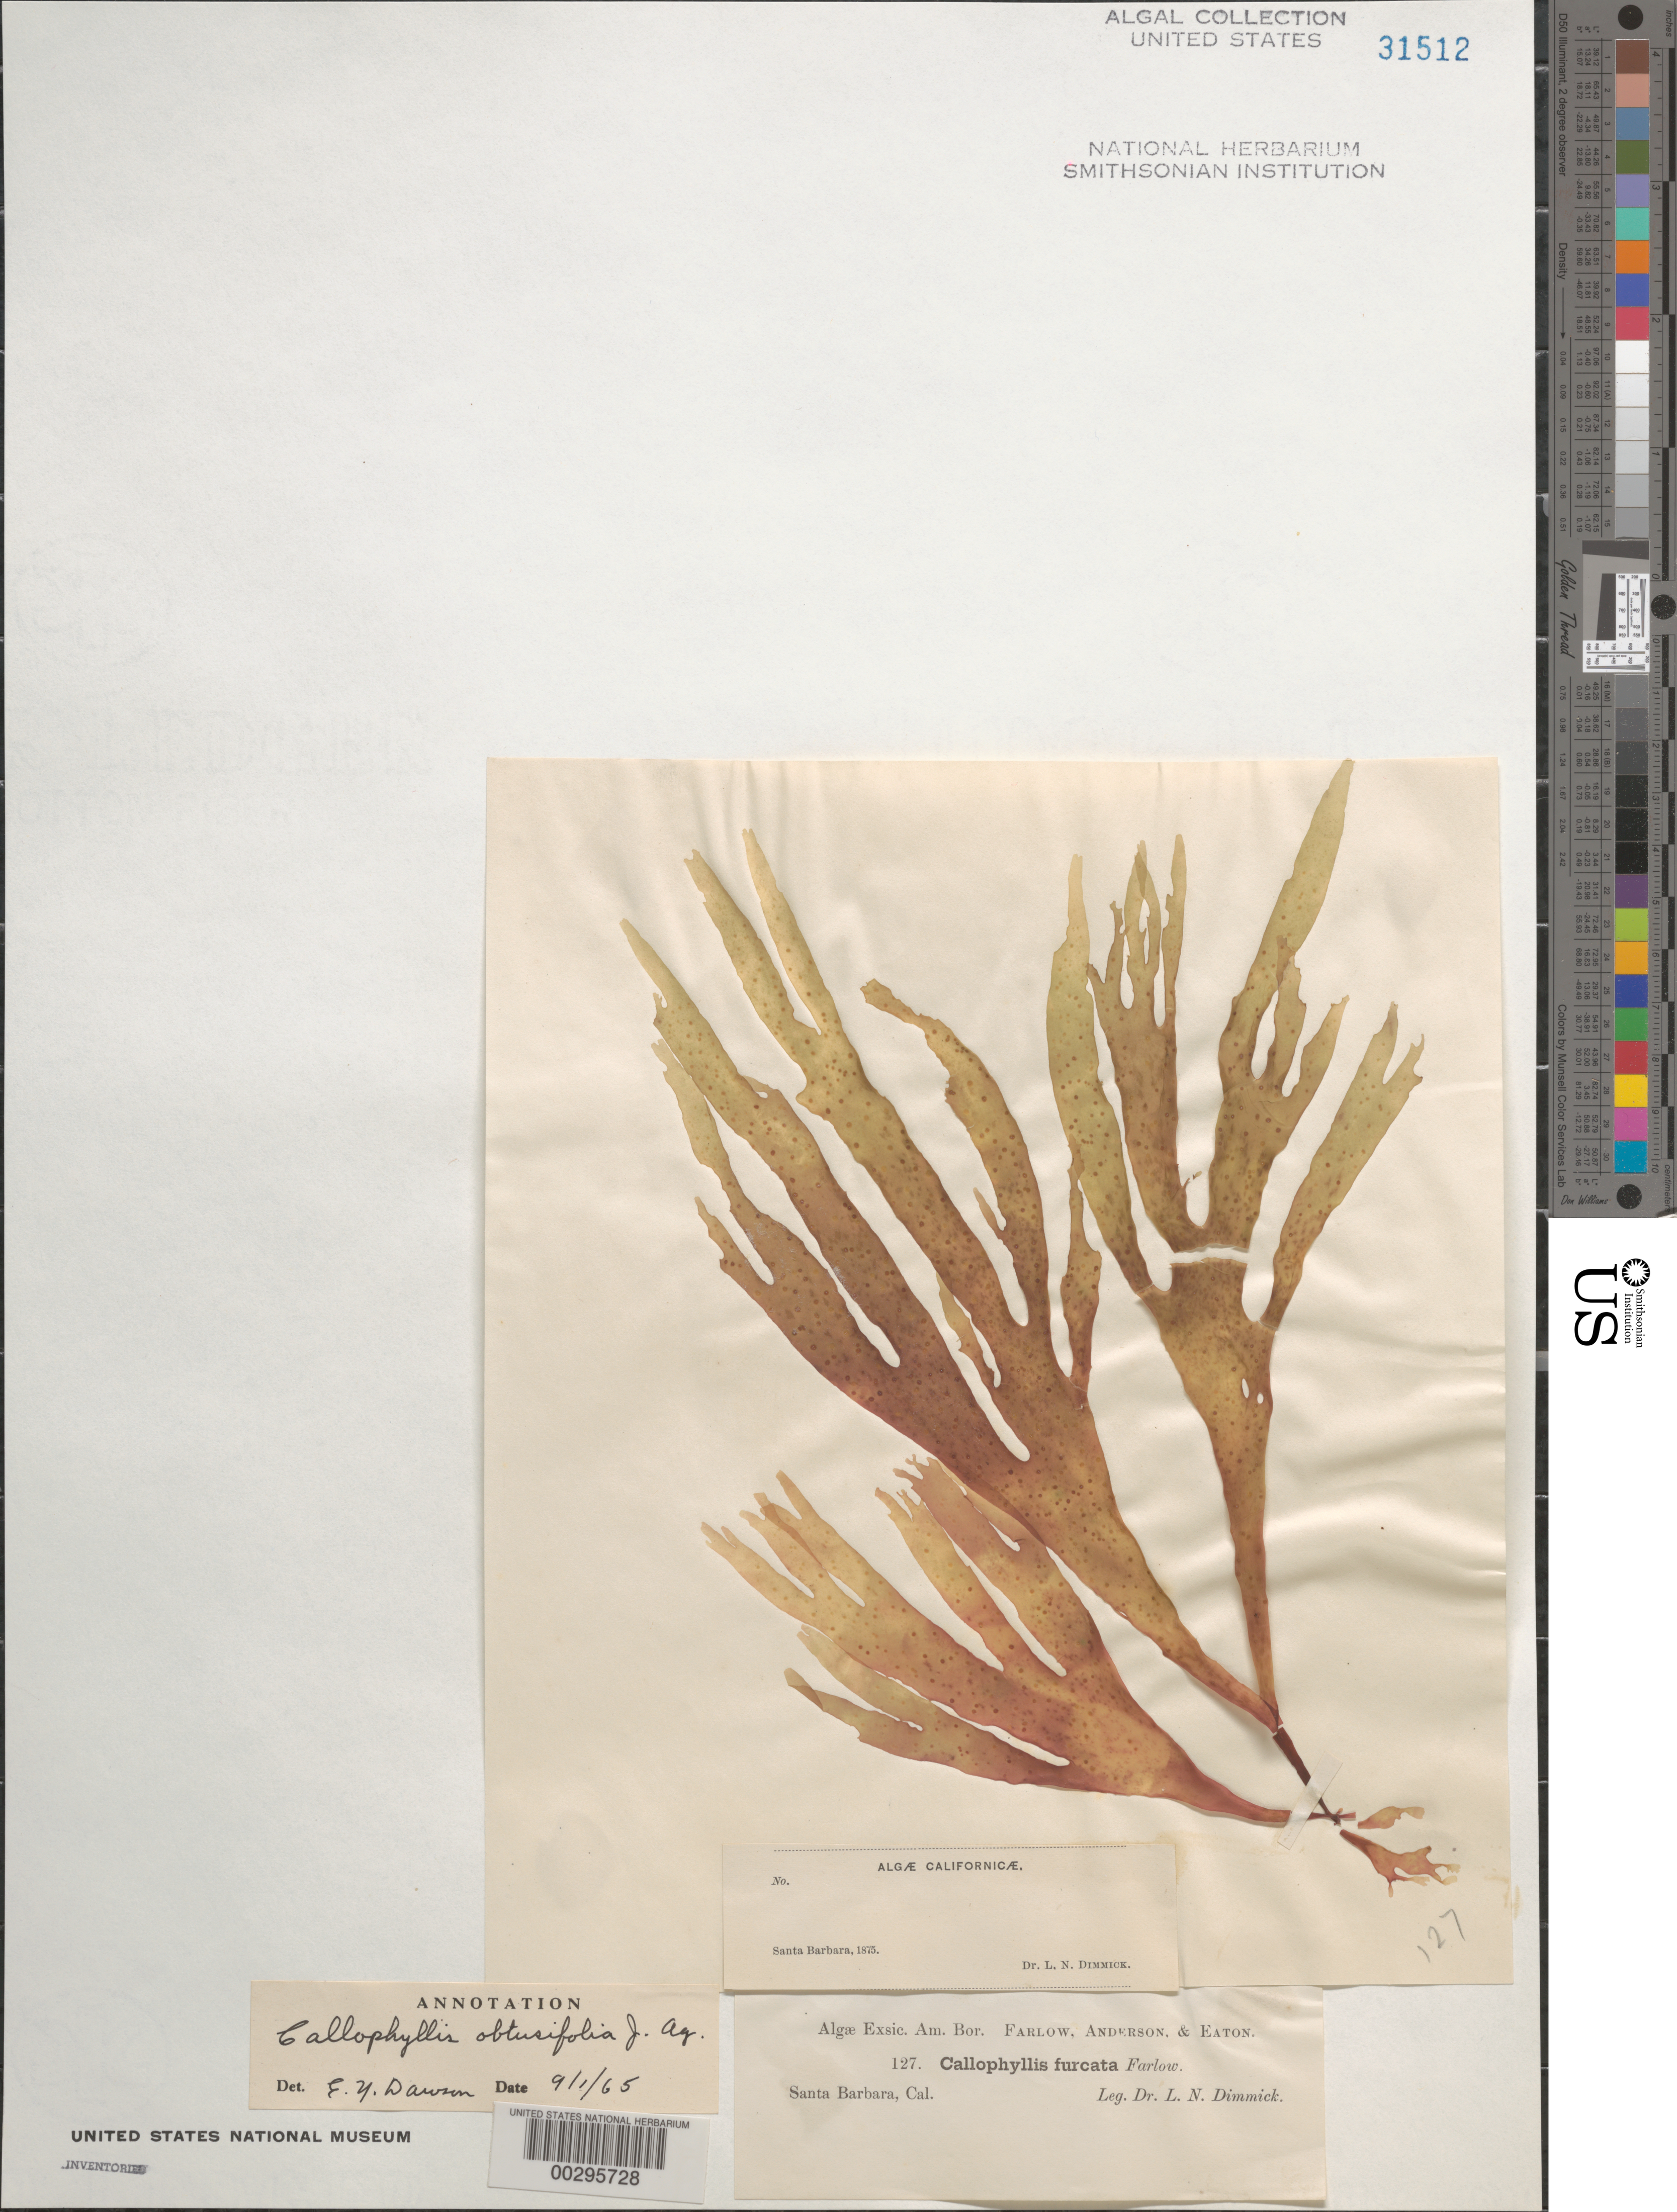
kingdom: Plantae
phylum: Rhodophyta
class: Florideophyceae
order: Gigartinales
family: Kallymeniaceae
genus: Callophyllis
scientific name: Callophyllis obtusifolia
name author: J. Agardh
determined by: Dawson, E. Y.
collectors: L. Dimmick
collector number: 127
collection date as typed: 1875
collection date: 1875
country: United States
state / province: California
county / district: Santa Barbara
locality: Santa Barbara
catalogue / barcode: US 31512